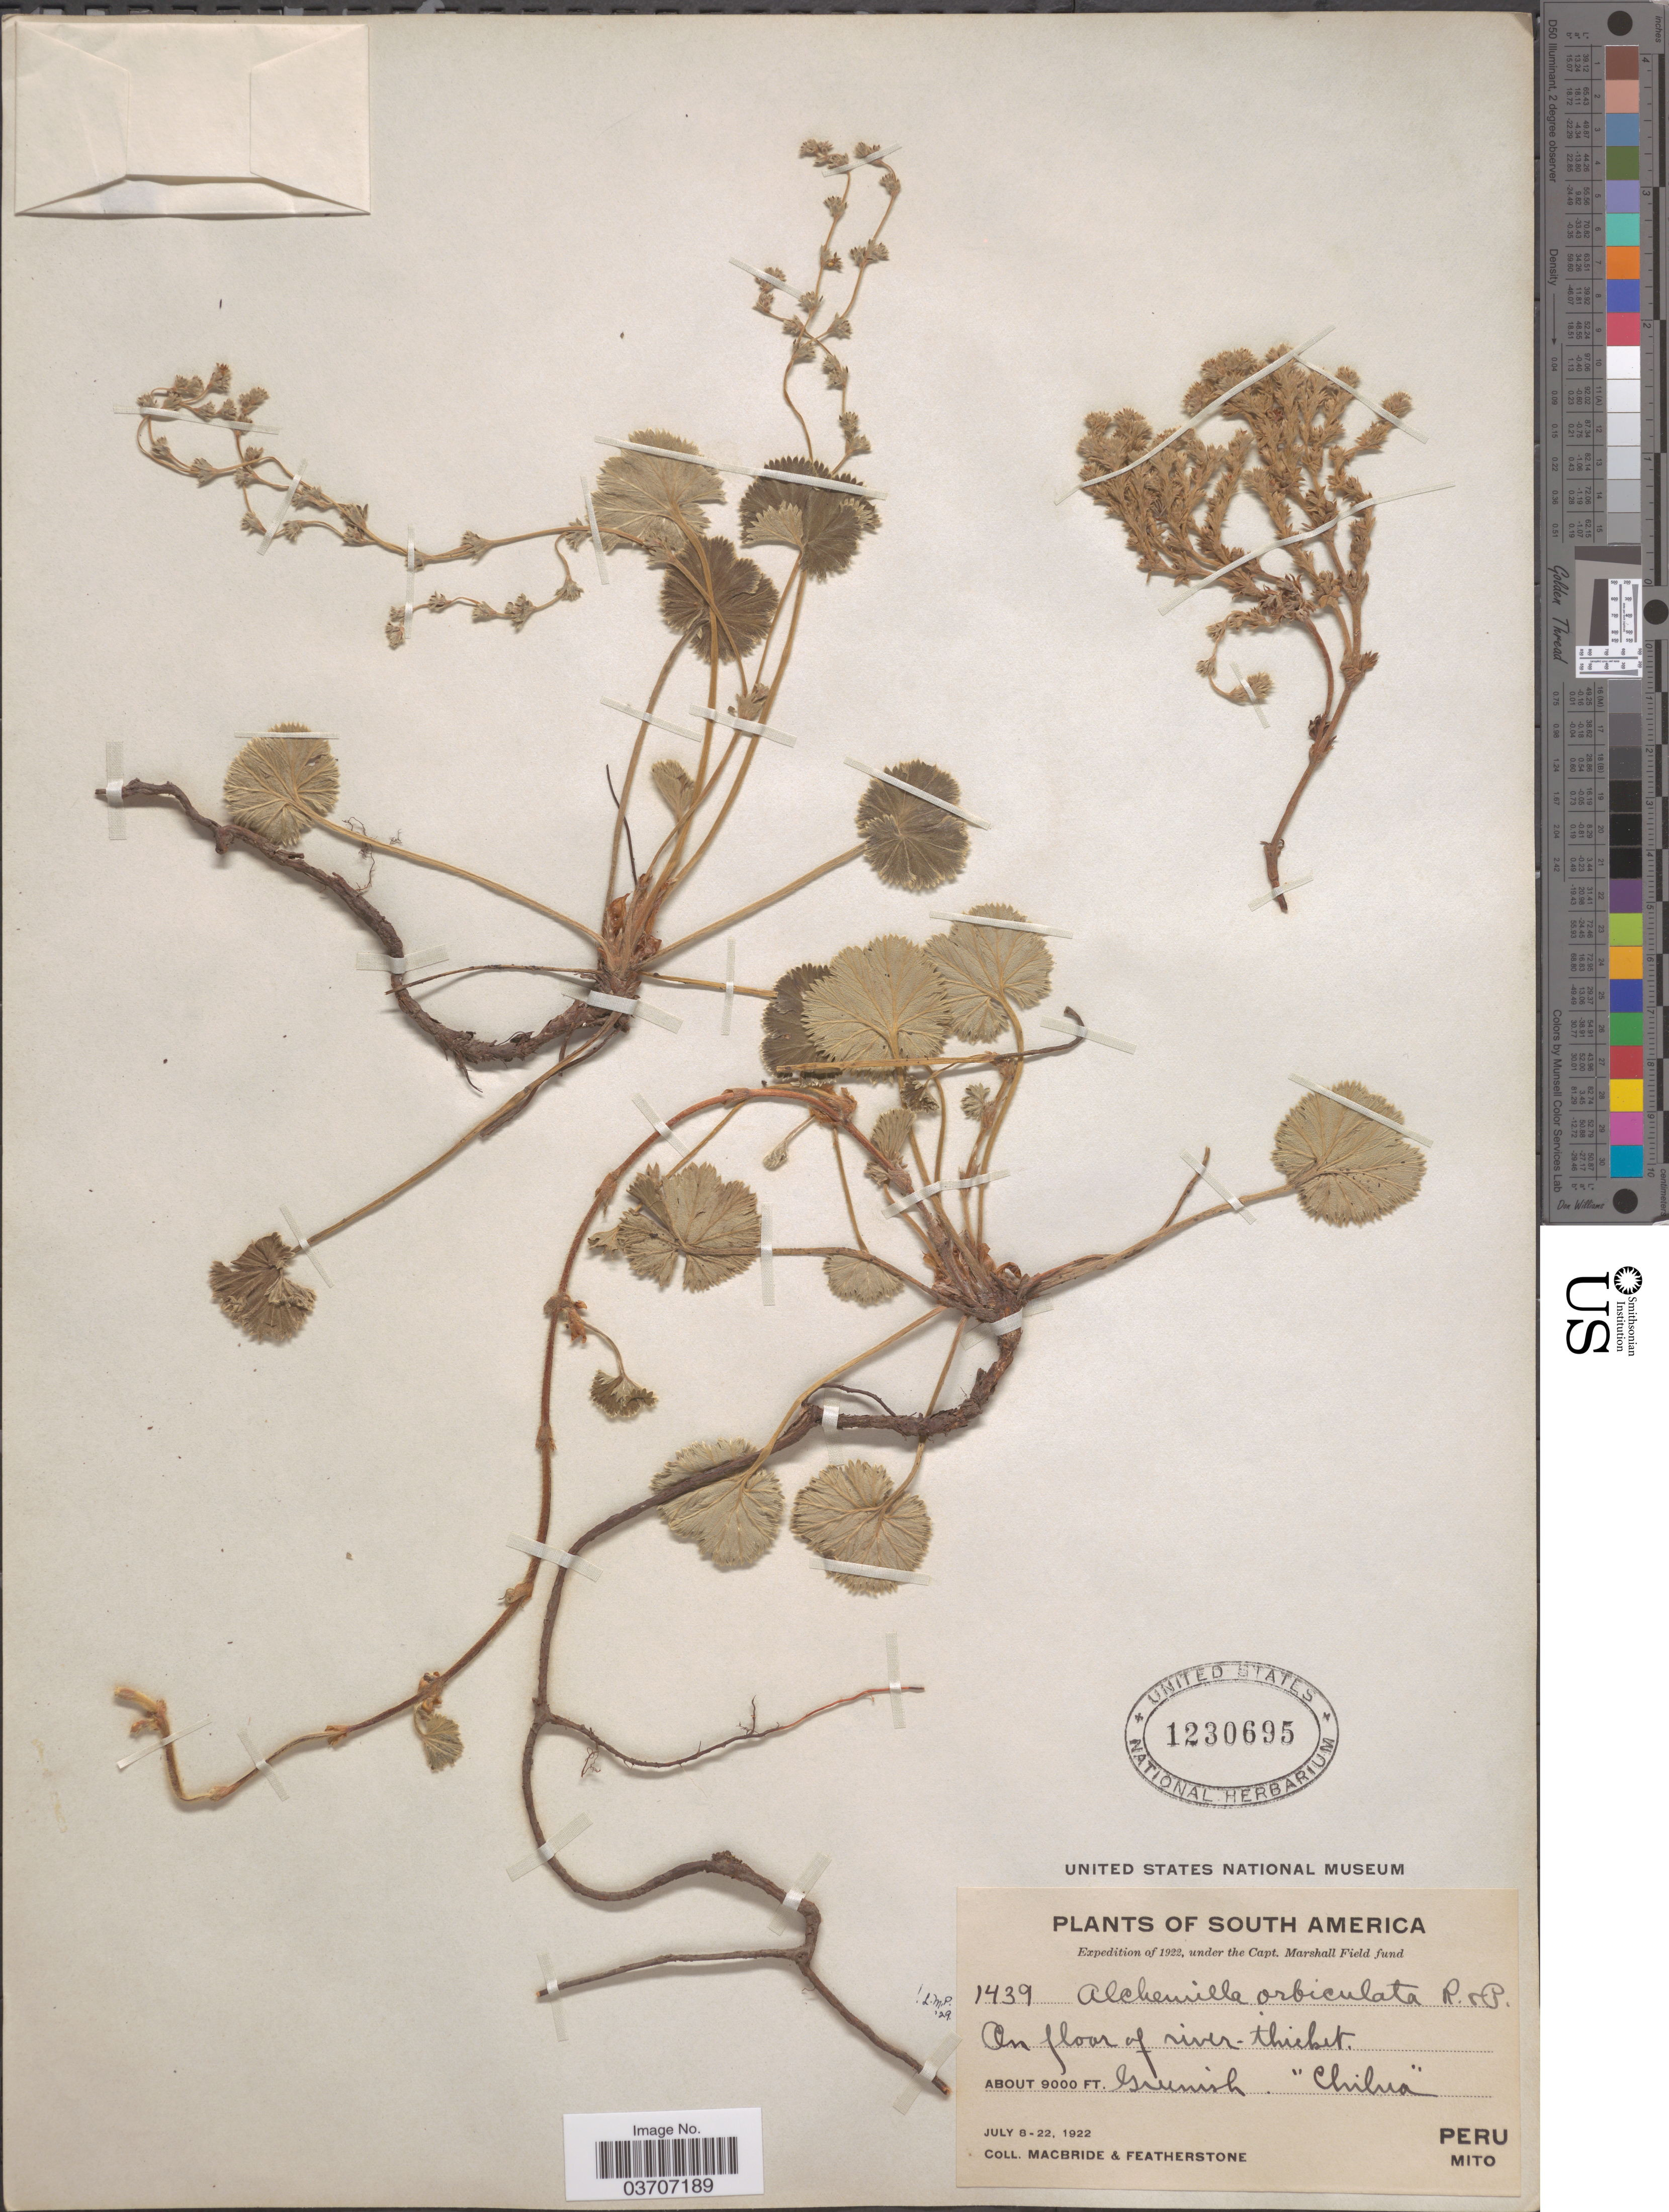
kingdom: Plantae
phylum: Tracheophyta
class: Magnoliopsida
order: Rosales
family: Rosaceae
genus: Lachemilla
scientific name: Lachemilla orbiculata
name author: (Ruiz & Pav.) Rydb.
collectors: Macbride, -- & -. Featherstone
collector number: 1439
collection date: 1922-07-08/1922-07-22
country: Peru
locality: Mito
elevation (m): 2743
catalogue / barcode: US 1230695